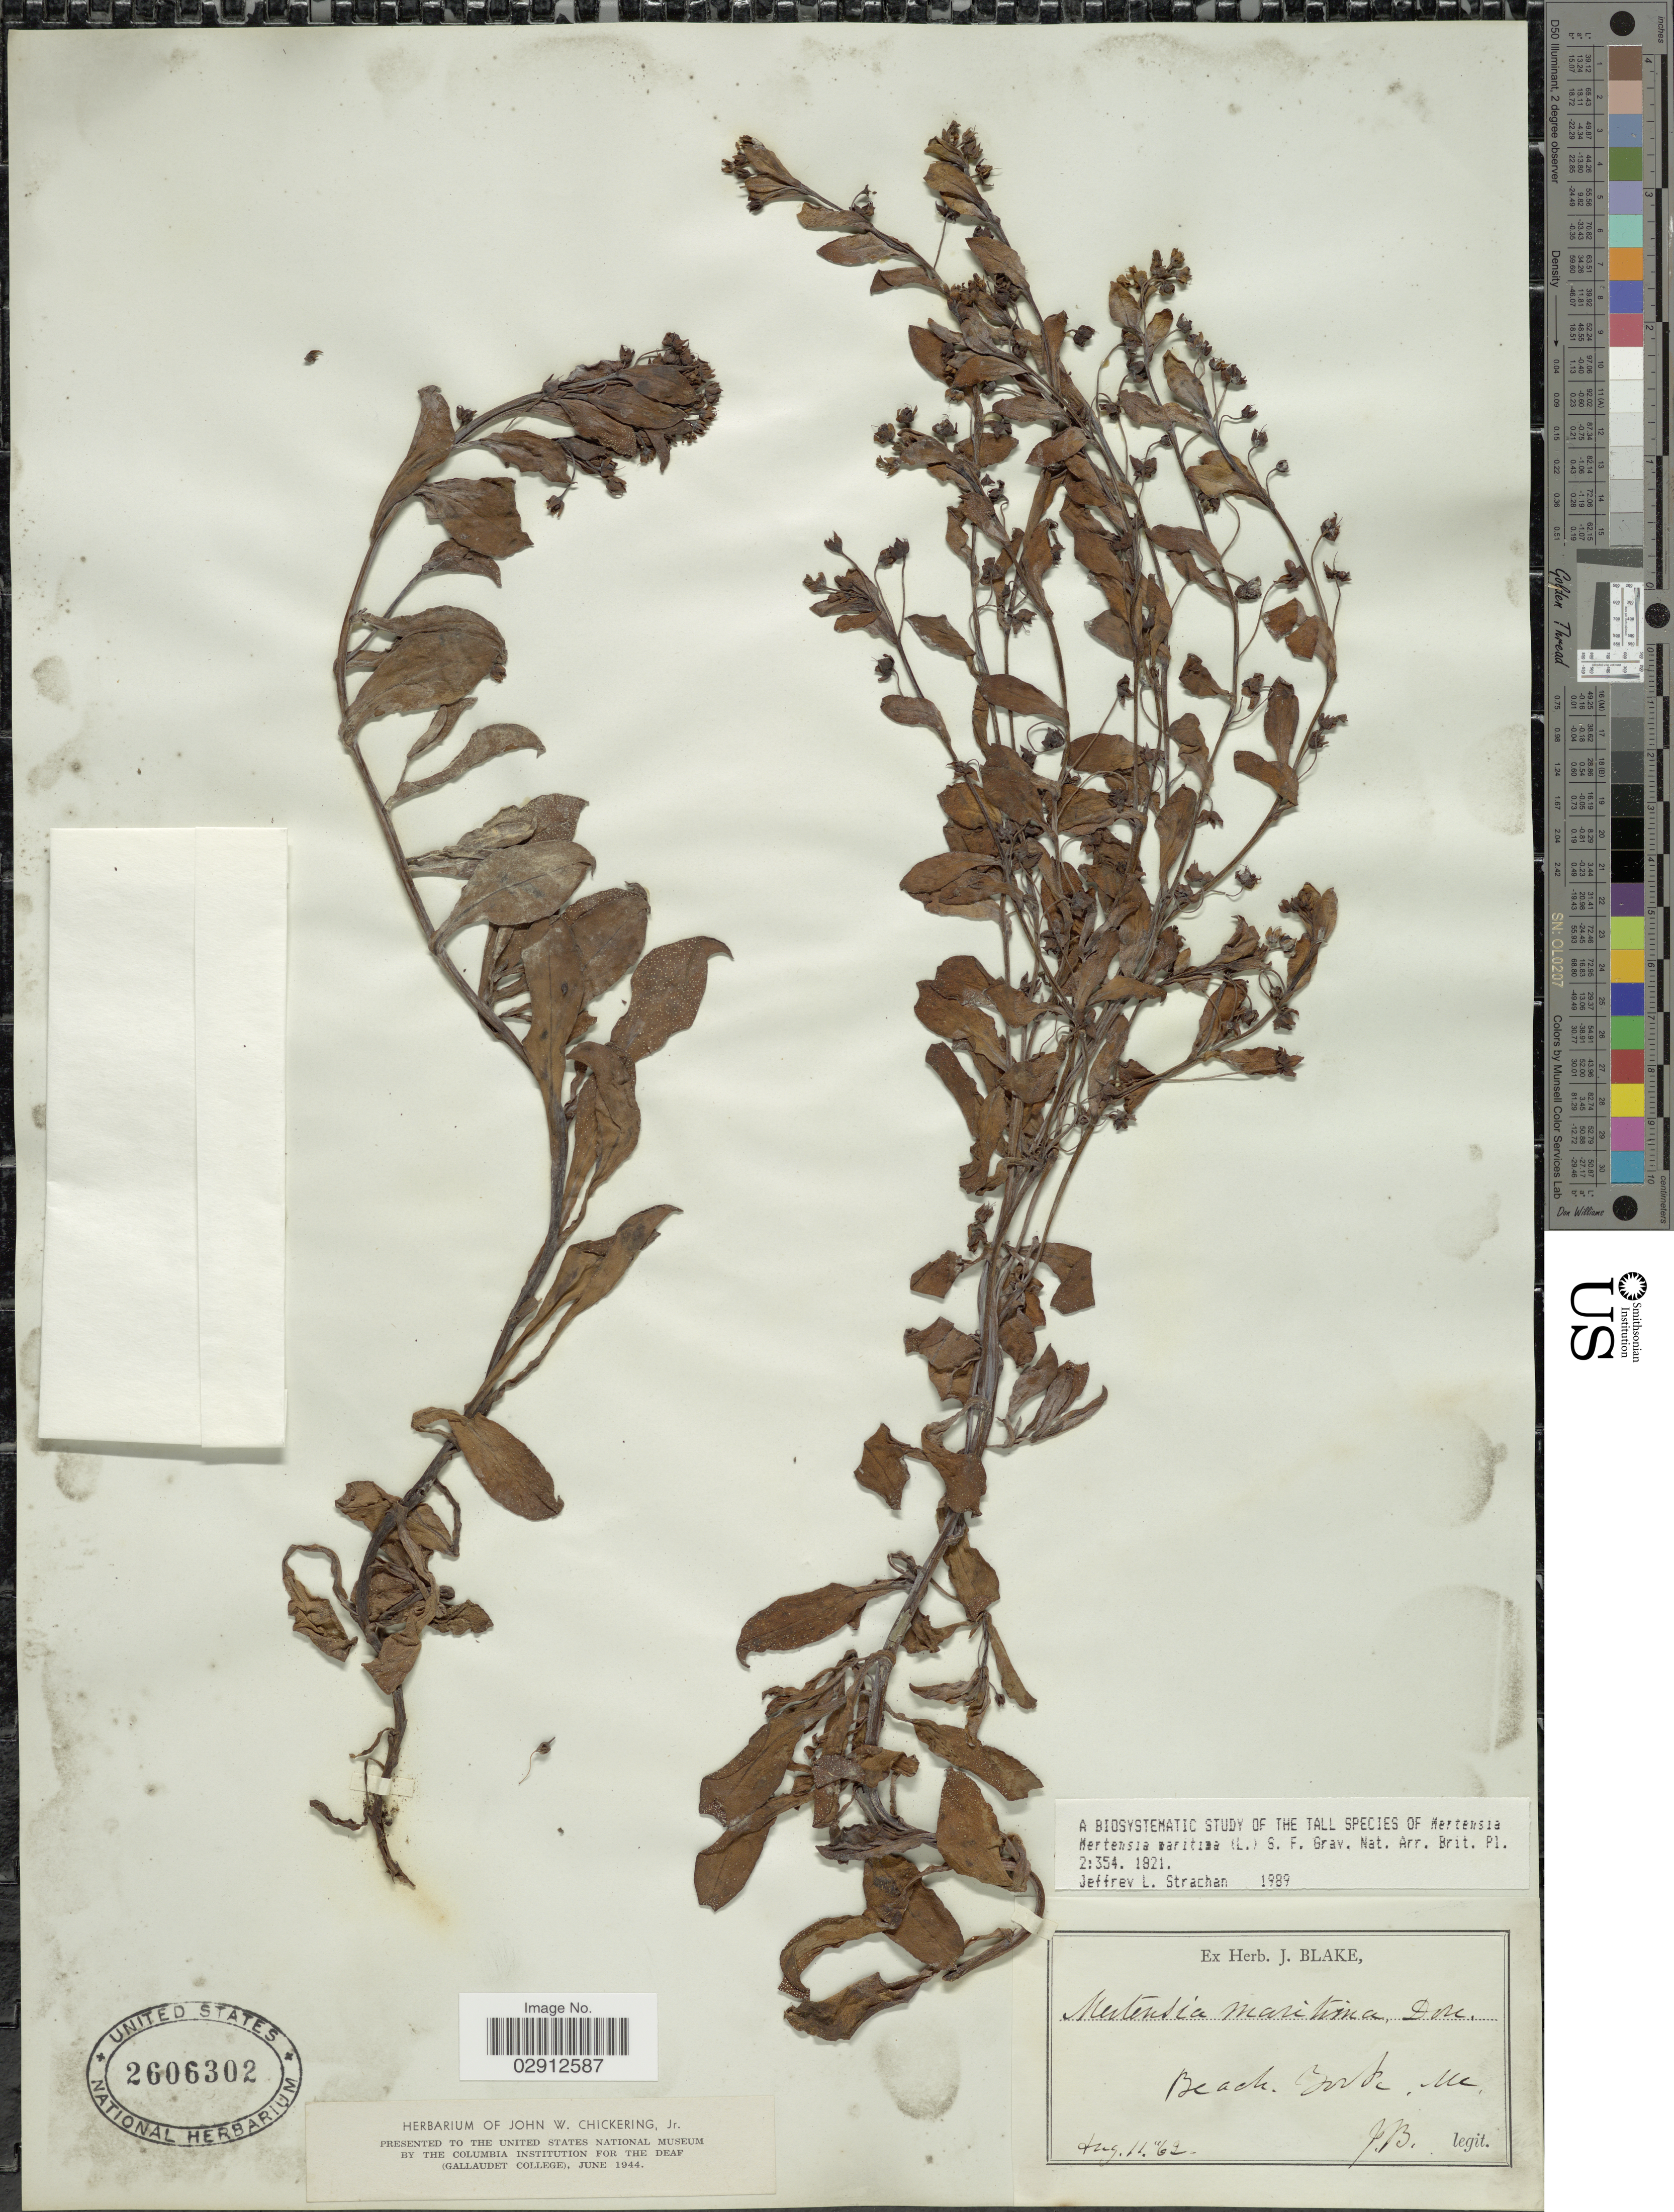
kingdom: Plantae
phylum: Tracheophyta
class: Magnoliopsida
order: Boraginales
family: Boraginaceae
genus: Mertensia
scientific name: Mertensia maritima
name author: (L.) S.F. Gray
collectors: J. Blake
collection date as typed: Transcribed d/m/y: 11/8/62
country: United States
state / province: Maine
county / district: York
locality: Beach, York, Me.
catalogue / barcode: US 2606302